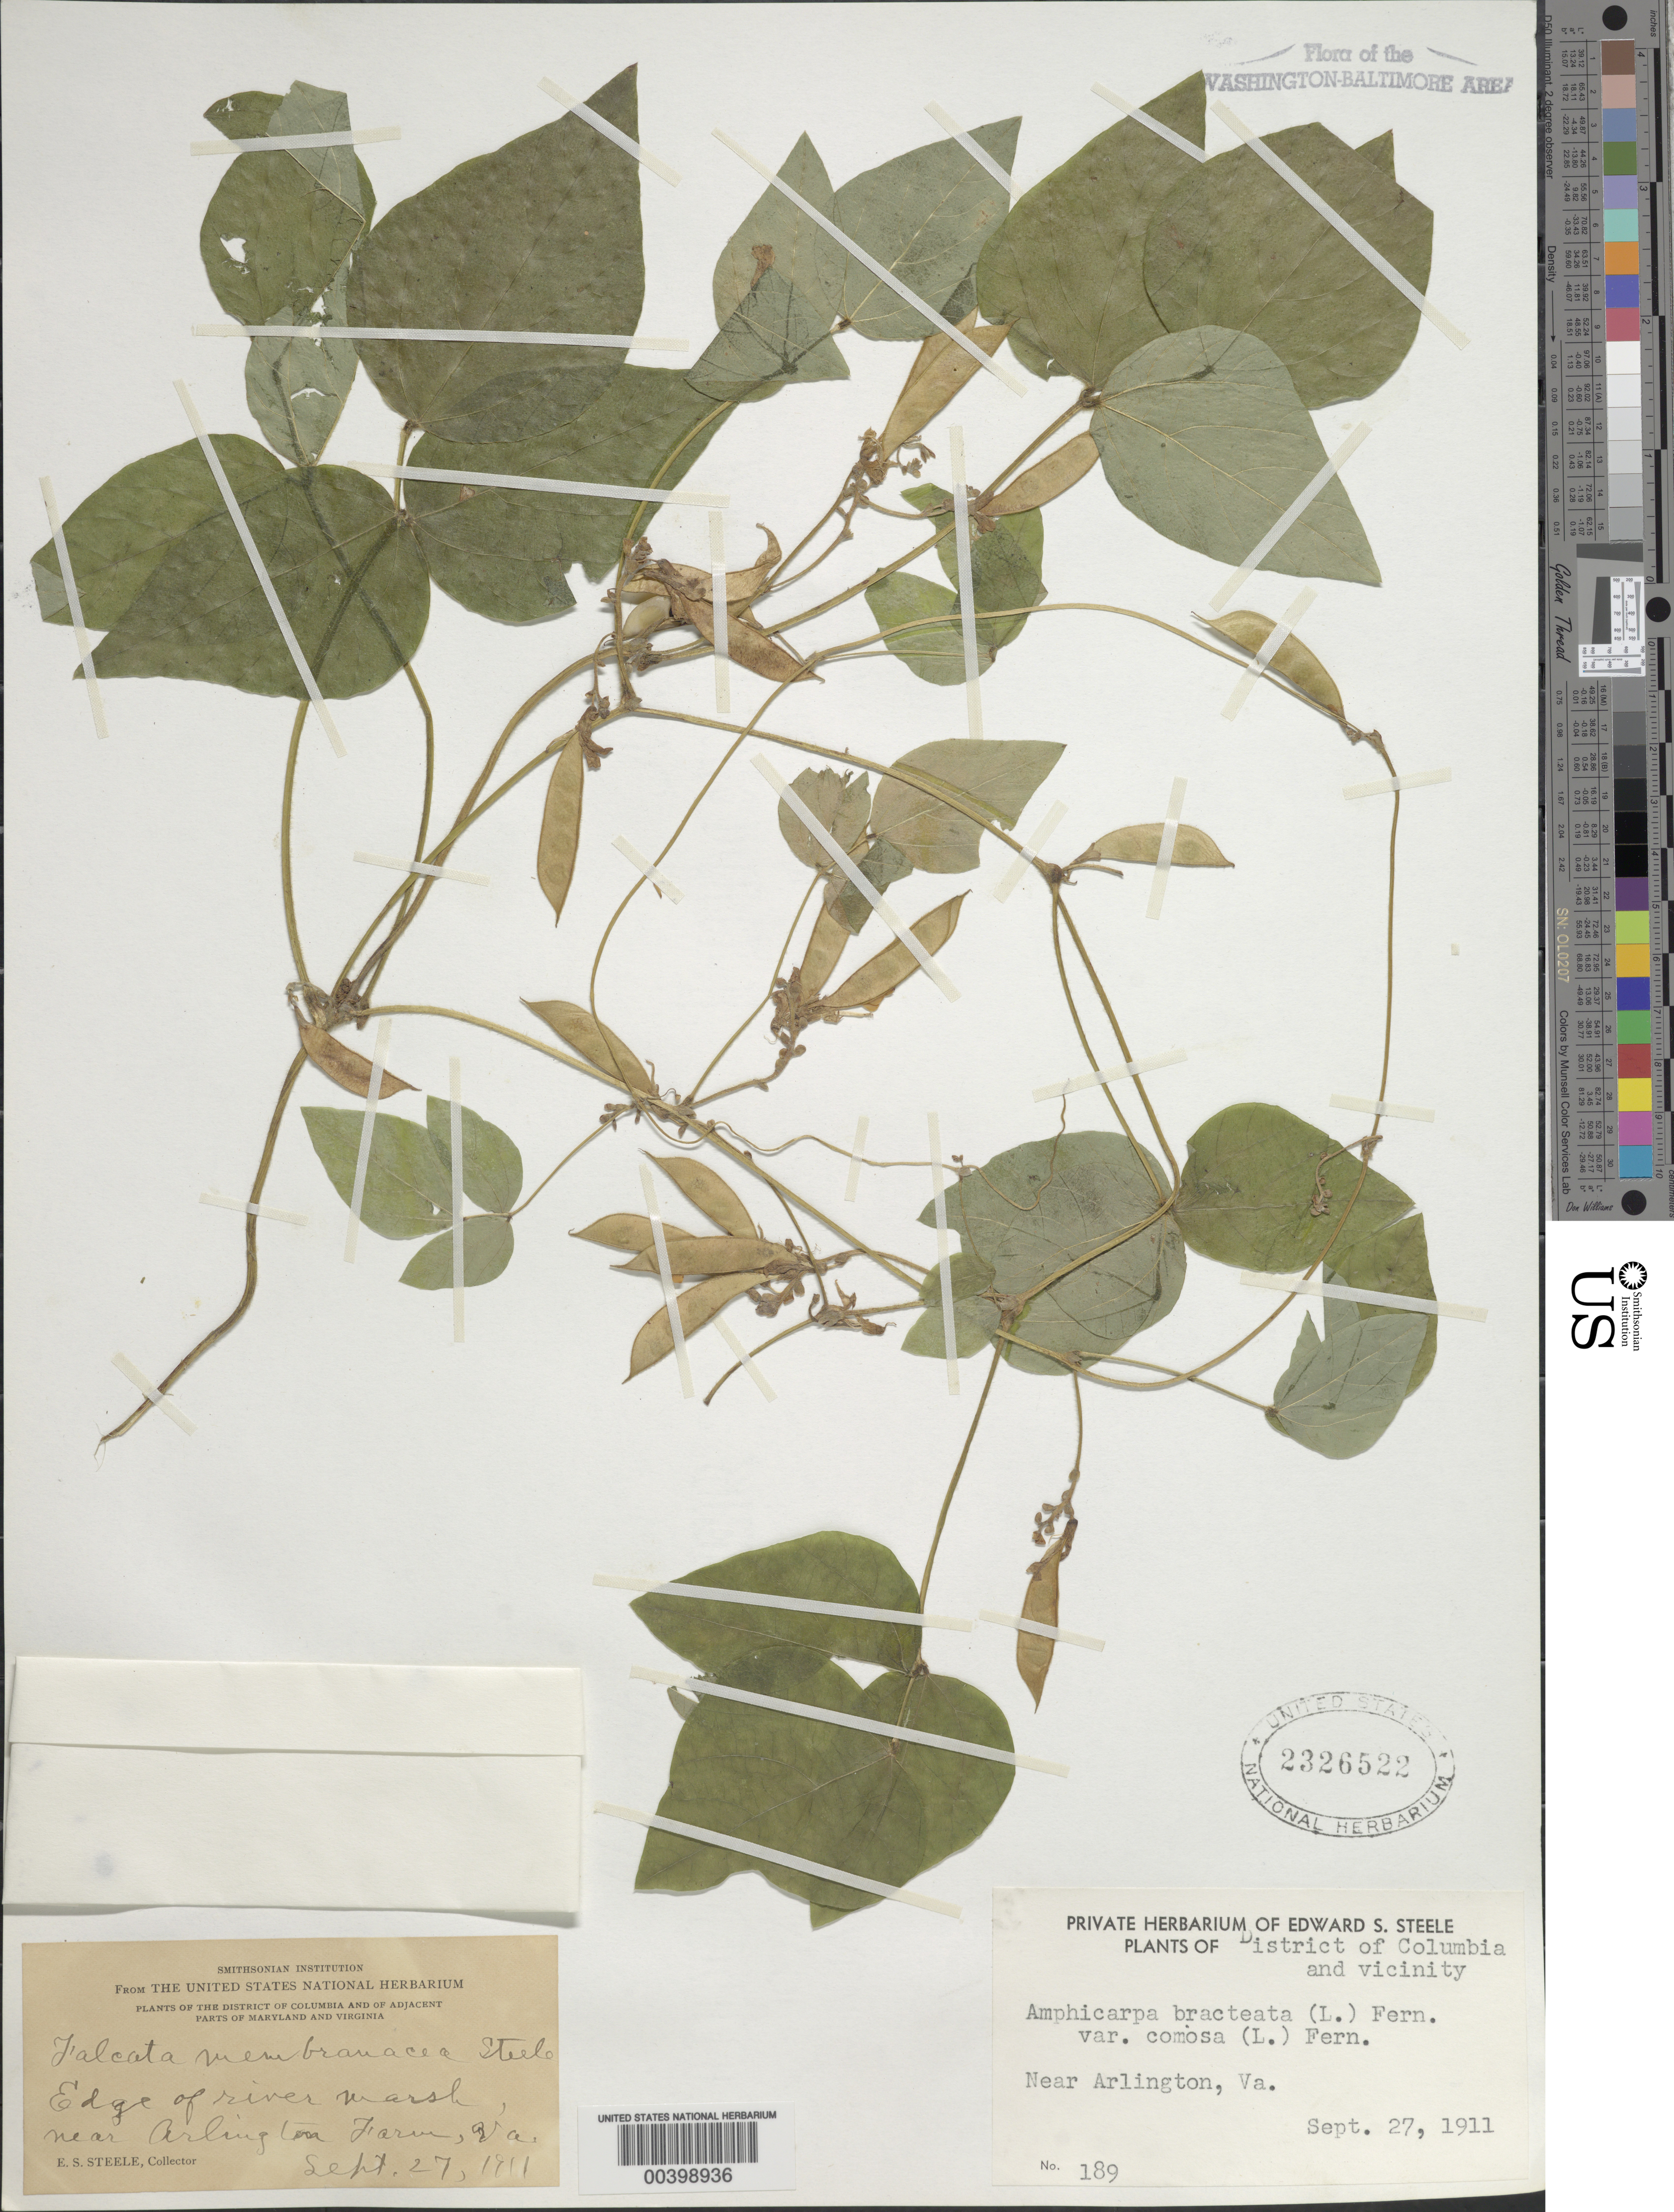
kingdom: Plantae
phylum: Tracheophyta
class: Magnoliopsida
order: Fabales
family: Fabaceae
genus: Amphicarpaea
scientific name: Amphicarpaea bracteata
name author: (L.) Fernald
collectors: E. Steele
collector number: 189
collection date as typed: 27 Sep 1911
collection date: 1911-09-27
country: United States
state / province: Virginia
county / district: Arlington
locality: Near Arlington Farm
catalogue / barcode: US 2326522